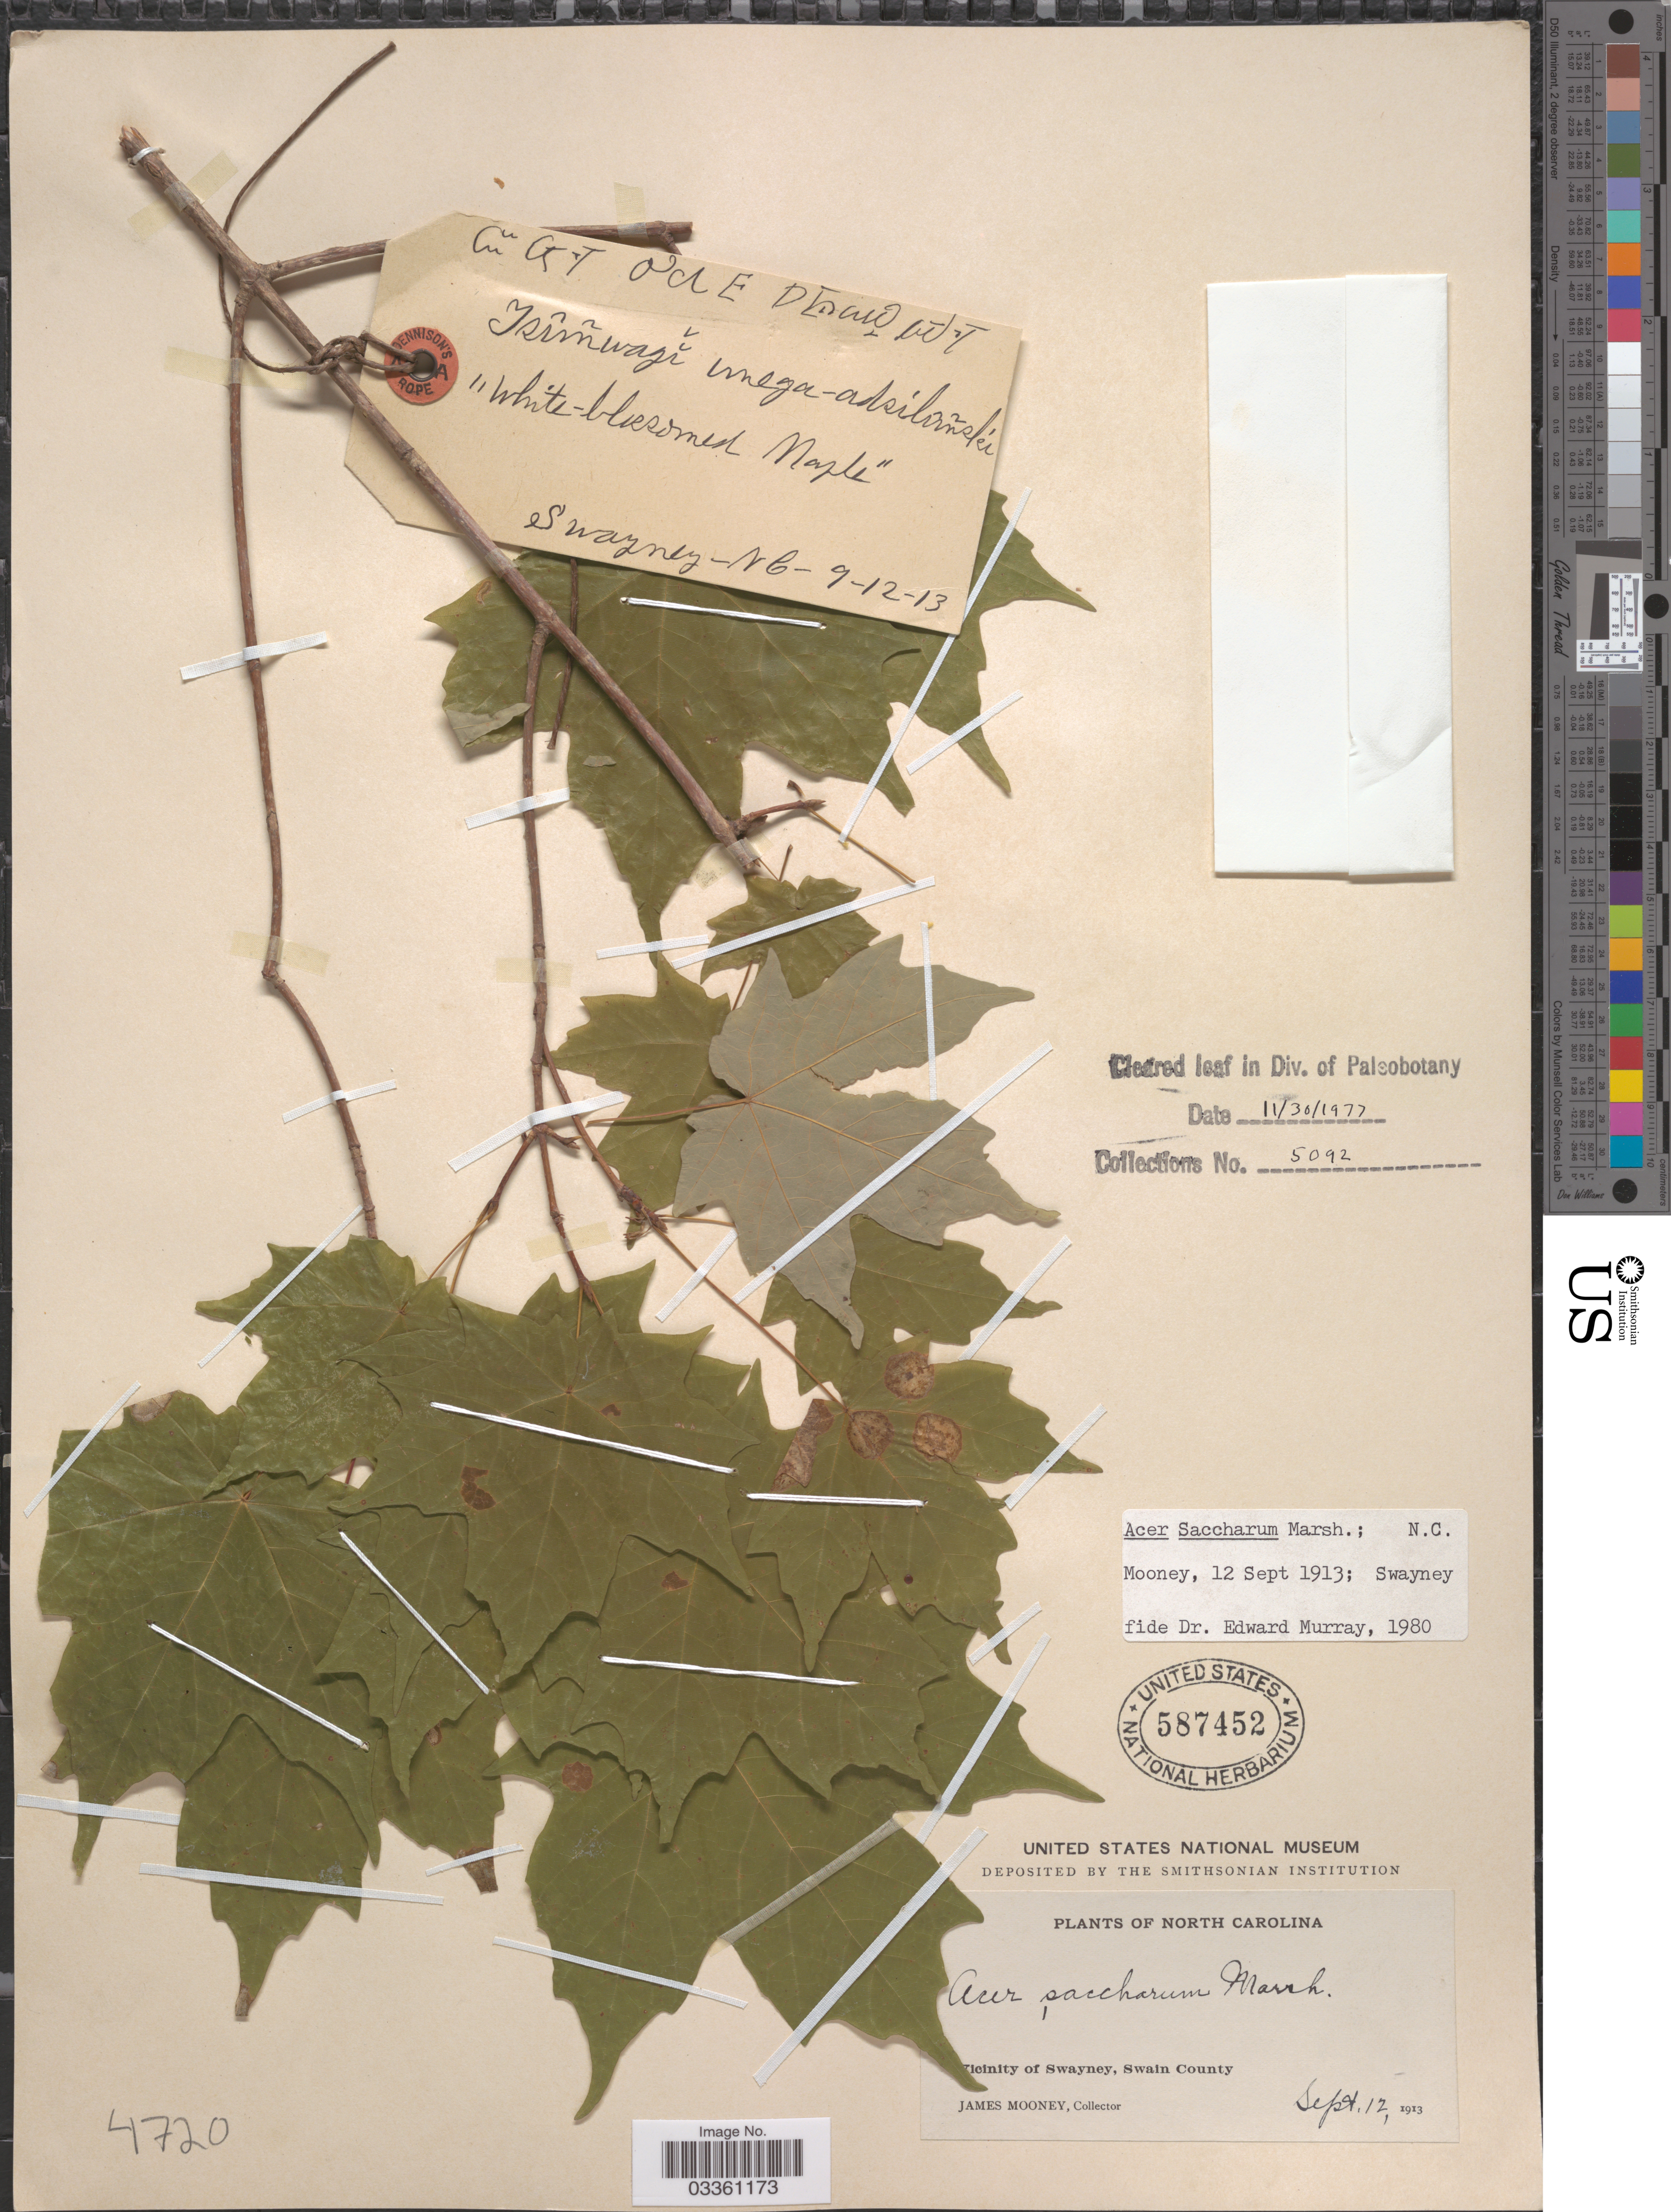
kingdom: Plantae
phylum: Tracheophyta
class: Magnoliopsida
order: Sapindales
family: Sapindaceae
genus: Acer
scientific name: Acer saccharum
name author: Marshall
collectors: J. Mooney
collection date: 1913-09-12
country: United States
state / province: North Carolina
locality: Vicinity of Swayney, Swain County.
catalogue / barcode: US 587452